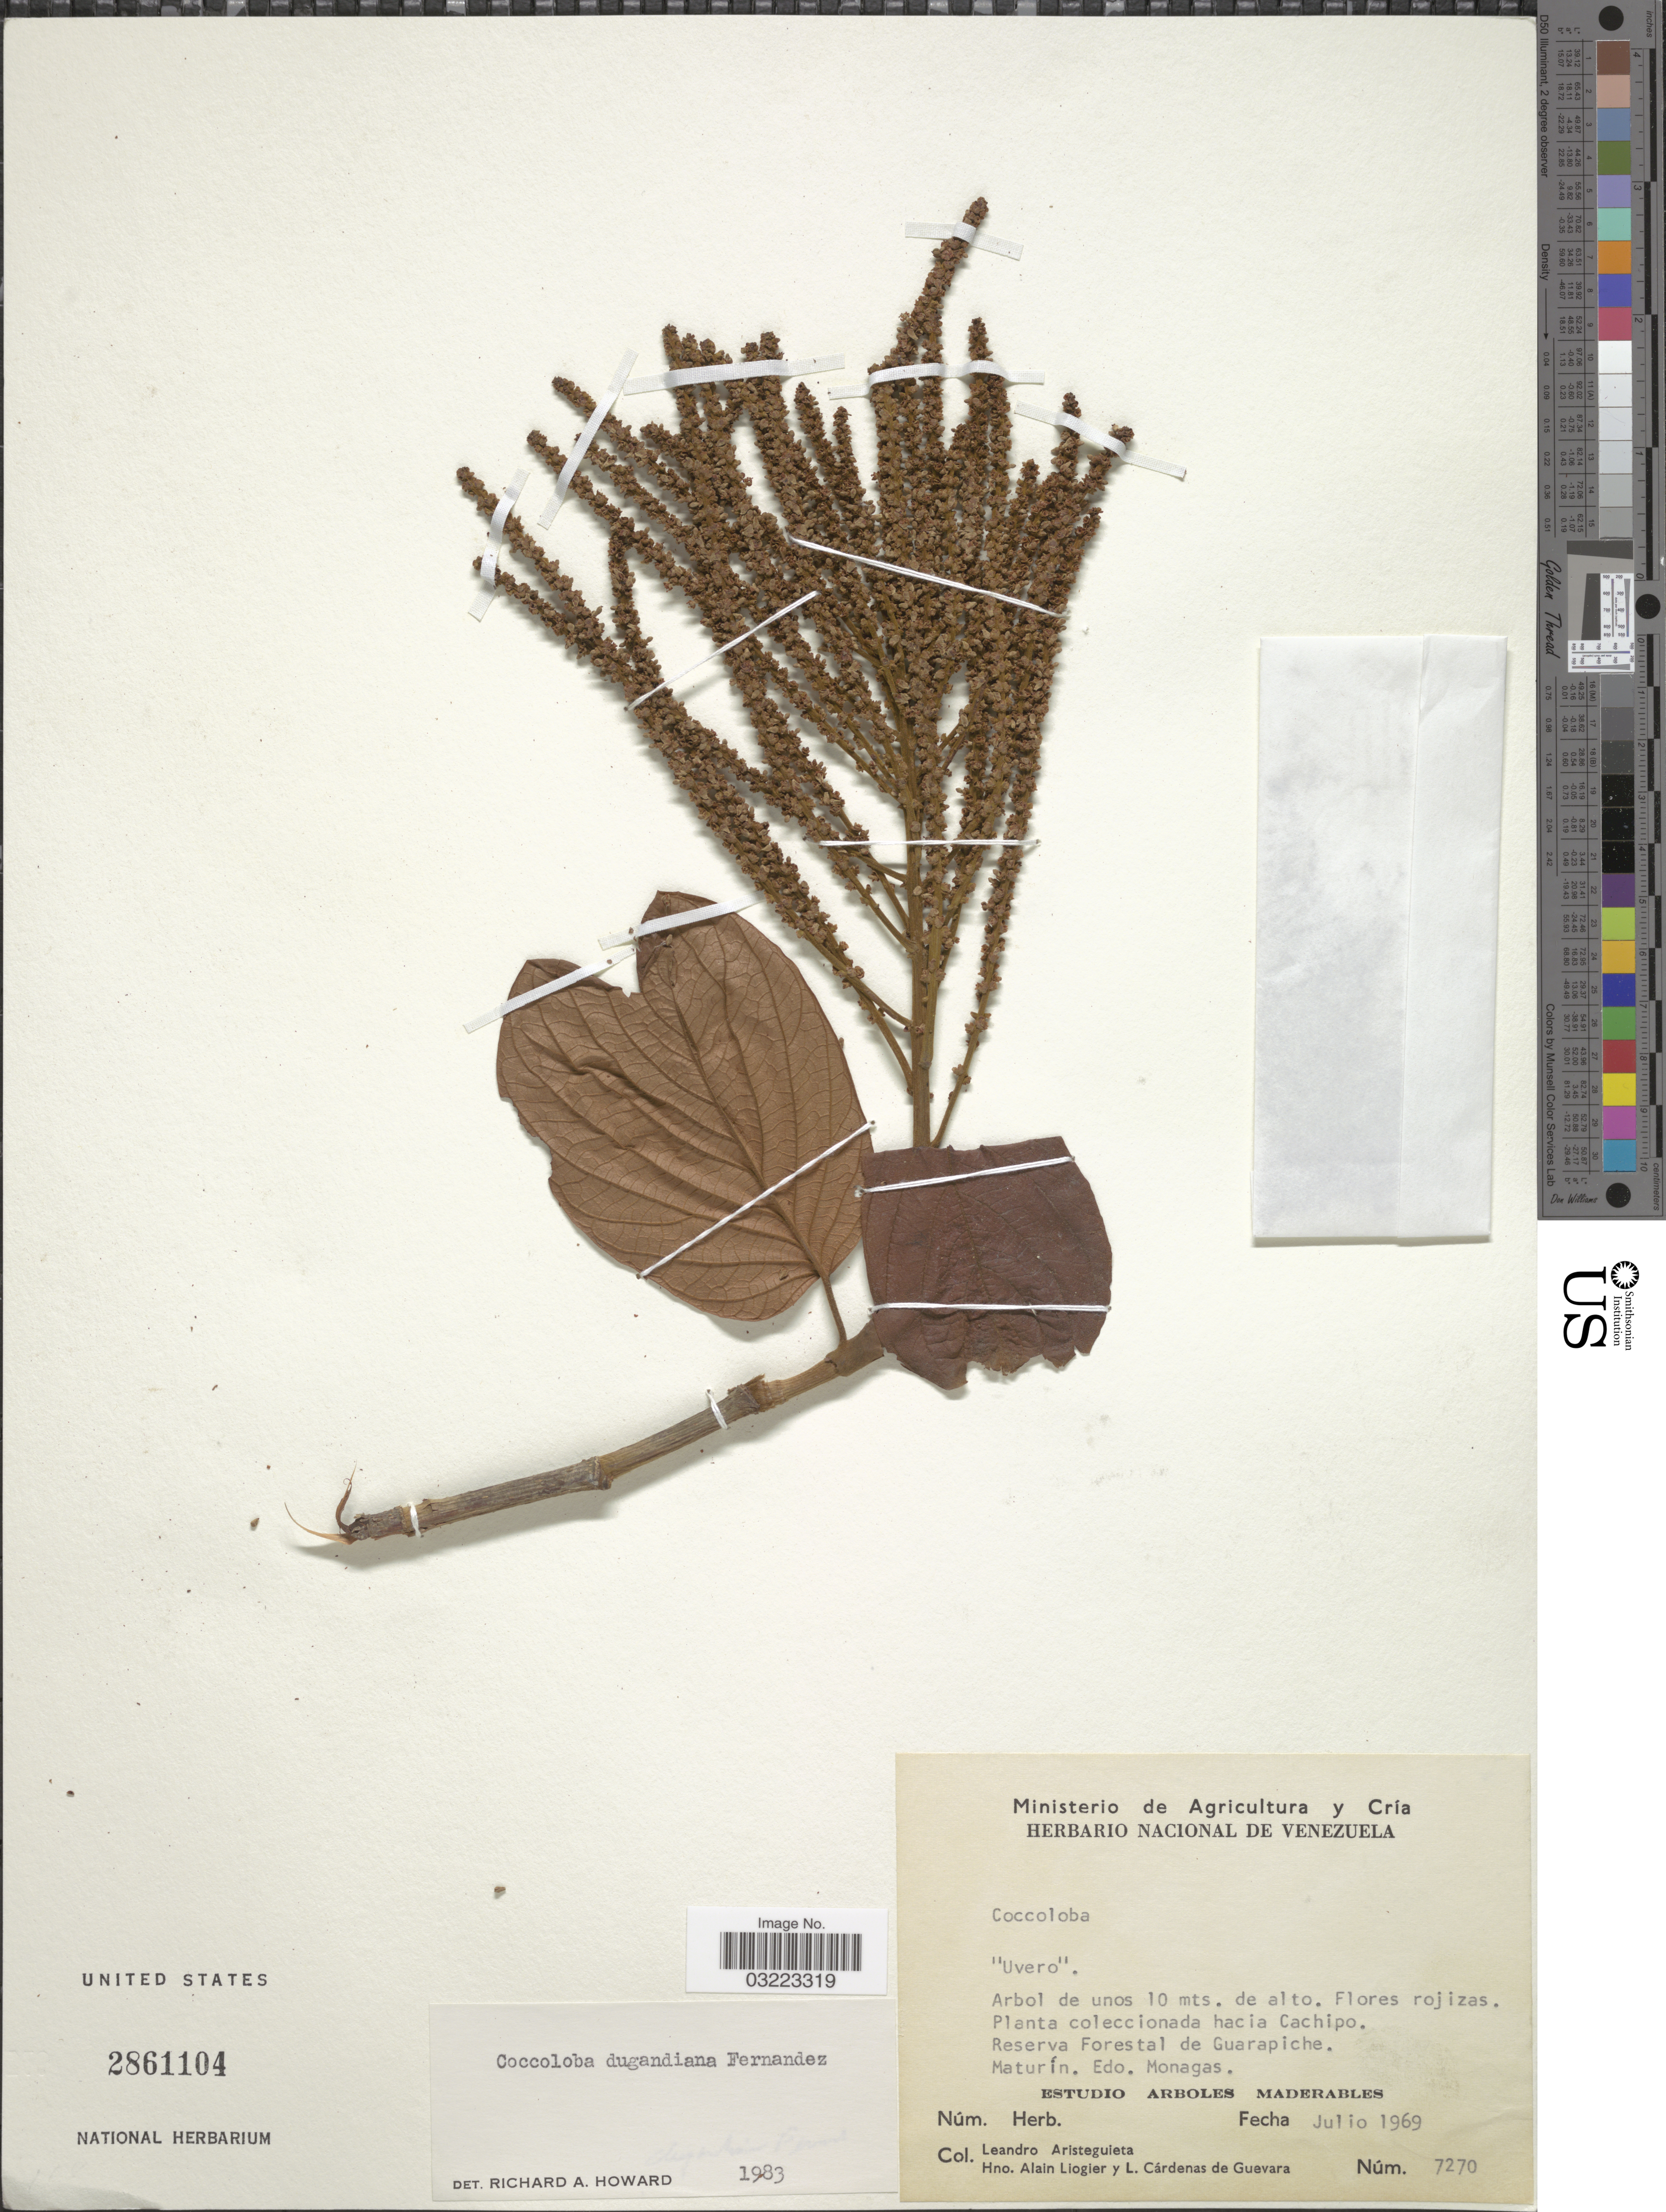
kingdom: Plantae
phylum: Tracheophyta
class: Magnoliopsida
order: Caryophyllales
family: Polygonaceae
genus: Coccoloba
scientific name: Coccoloba dugandiana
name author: A. Fernández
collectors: L. Aristeguieta, A. H. Liogier & L. De Guevara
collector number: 7270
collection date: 1969-07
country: Venezuela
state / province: Monagas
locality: Hacia Cachipo. Reserva Forestal de Guarapiche. Maturín.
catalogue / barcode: US 2861104